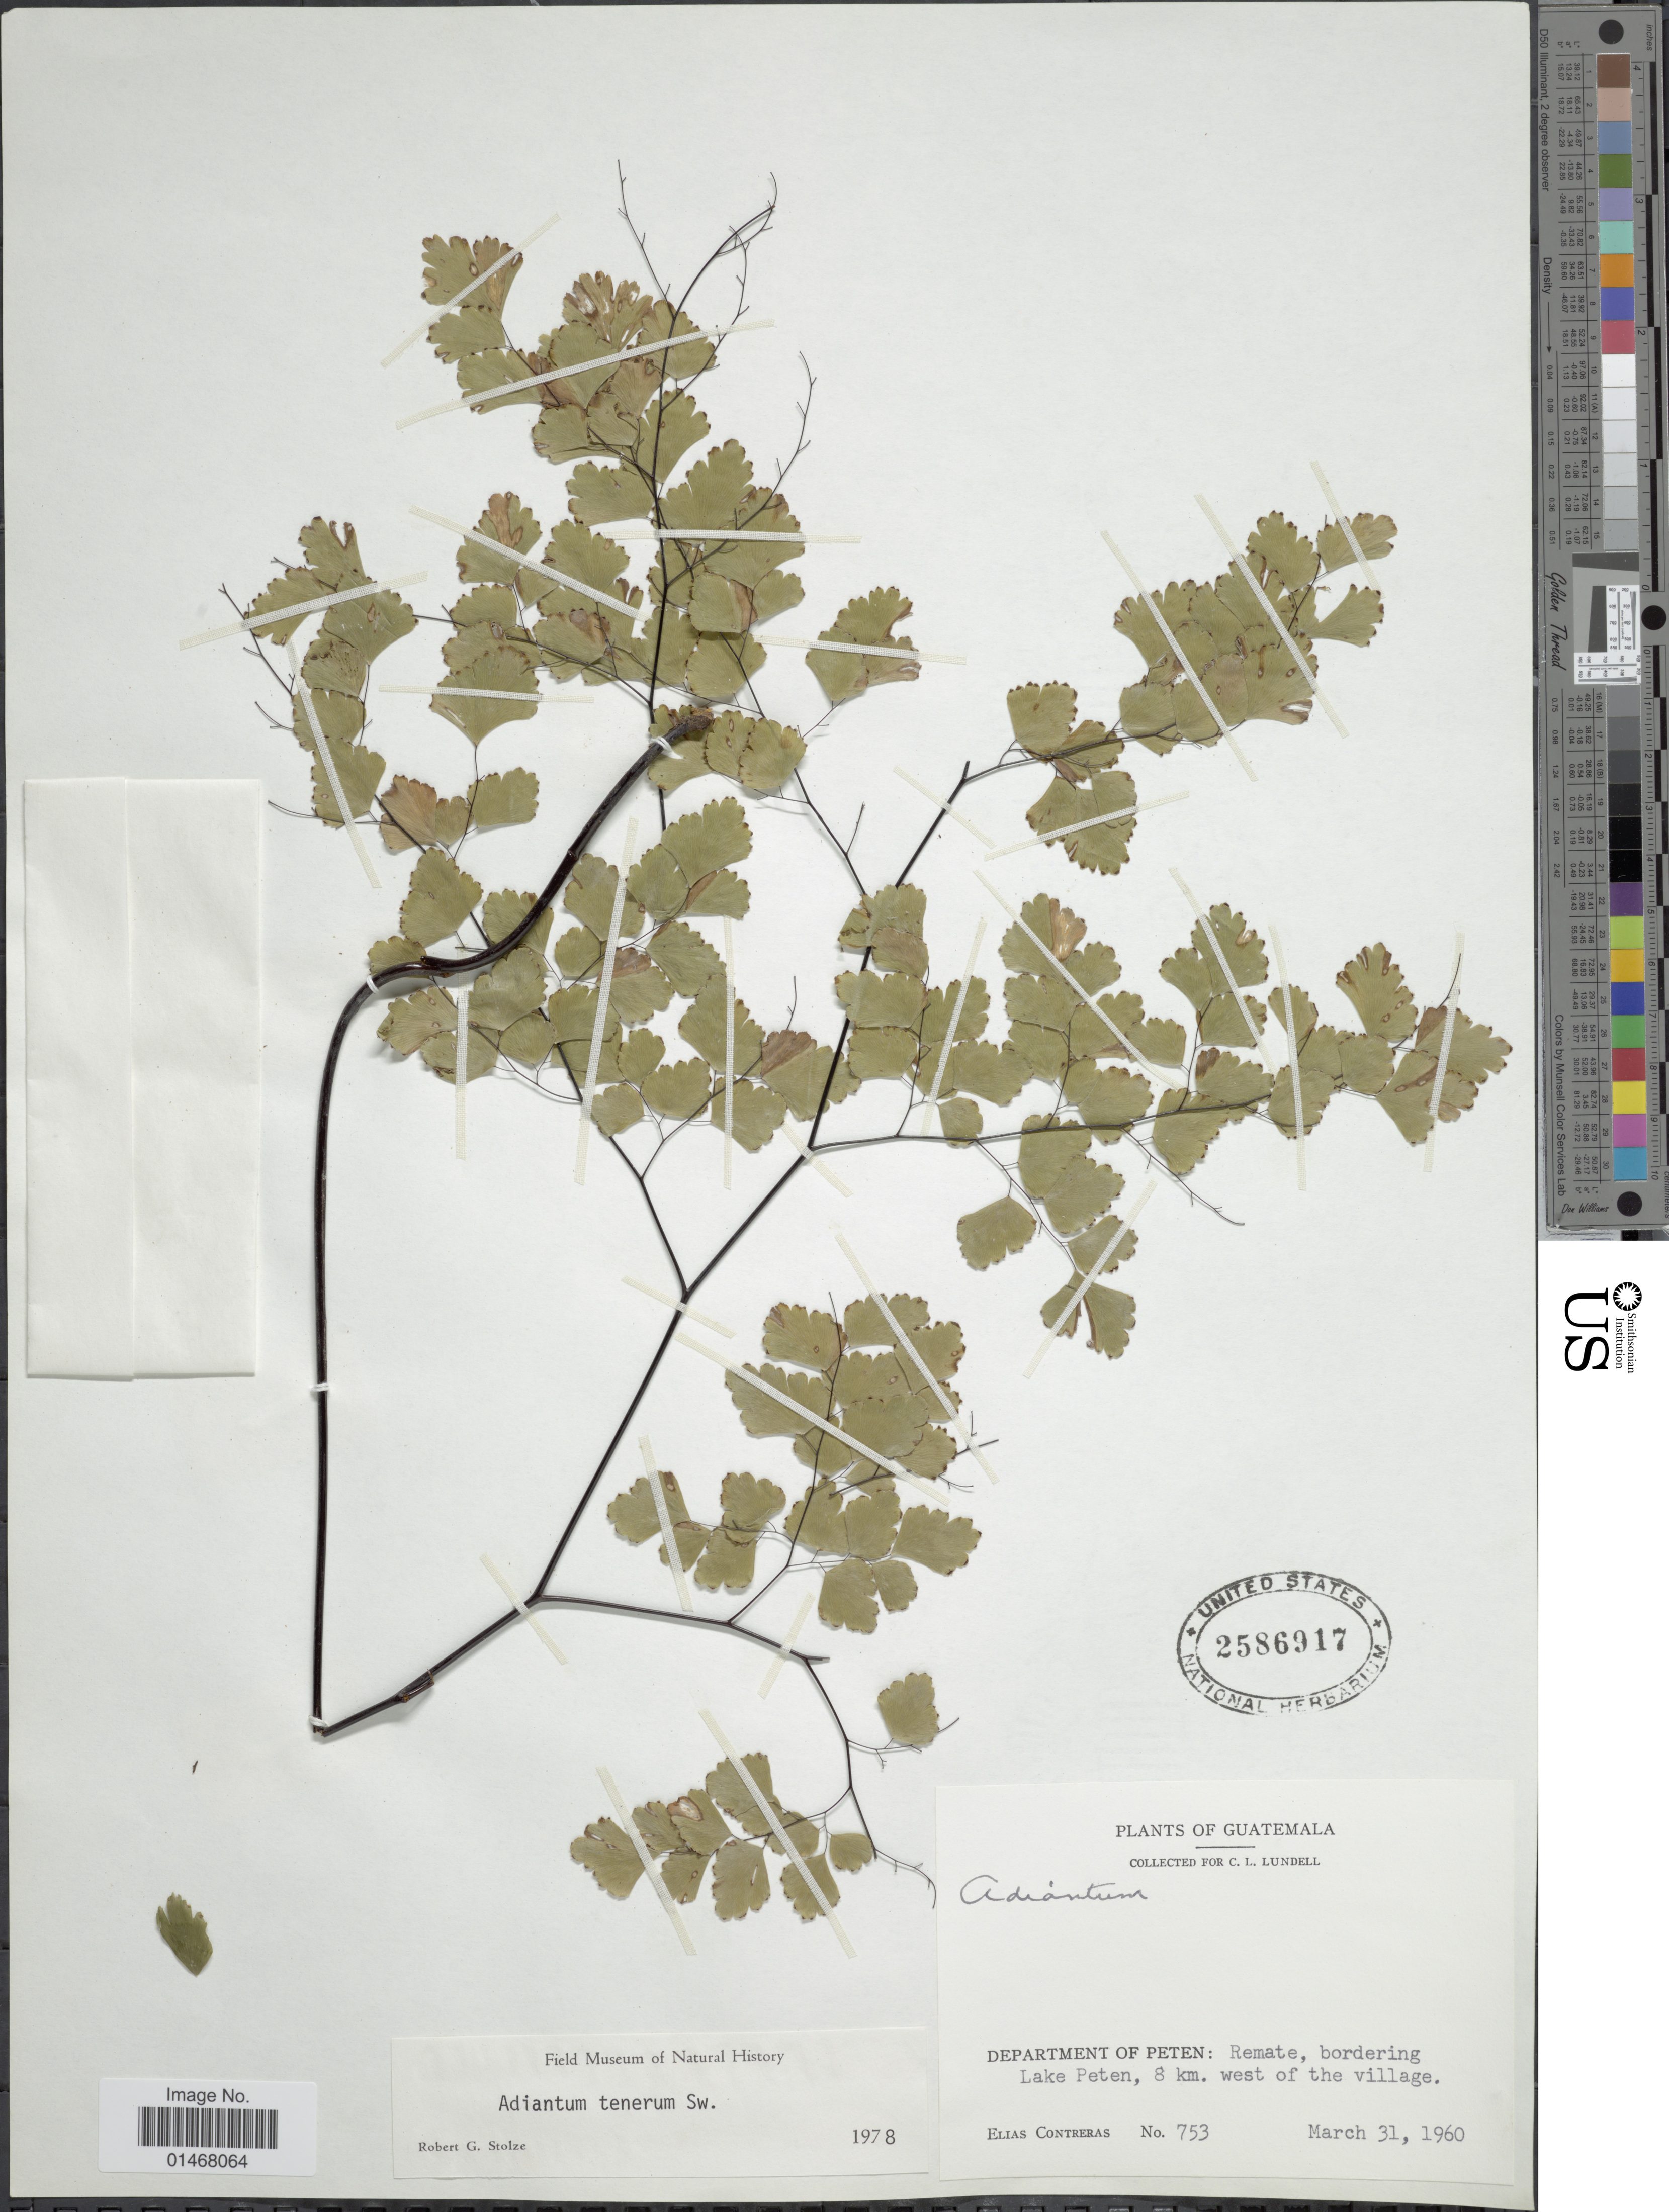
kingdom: Plantae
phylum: Tracheophyta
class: Polypodiopsida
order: Polypodiales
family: Pteridaceae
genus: Adiantum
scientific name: Adiantum tenerum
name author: Sw.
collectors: E. Contreras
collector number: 753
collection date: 1960-03-31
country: Guatemala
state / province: El Petén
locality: Department of Peten: Remate, bordering Lake Peten, 8 km west of village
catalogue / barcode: US 2586917